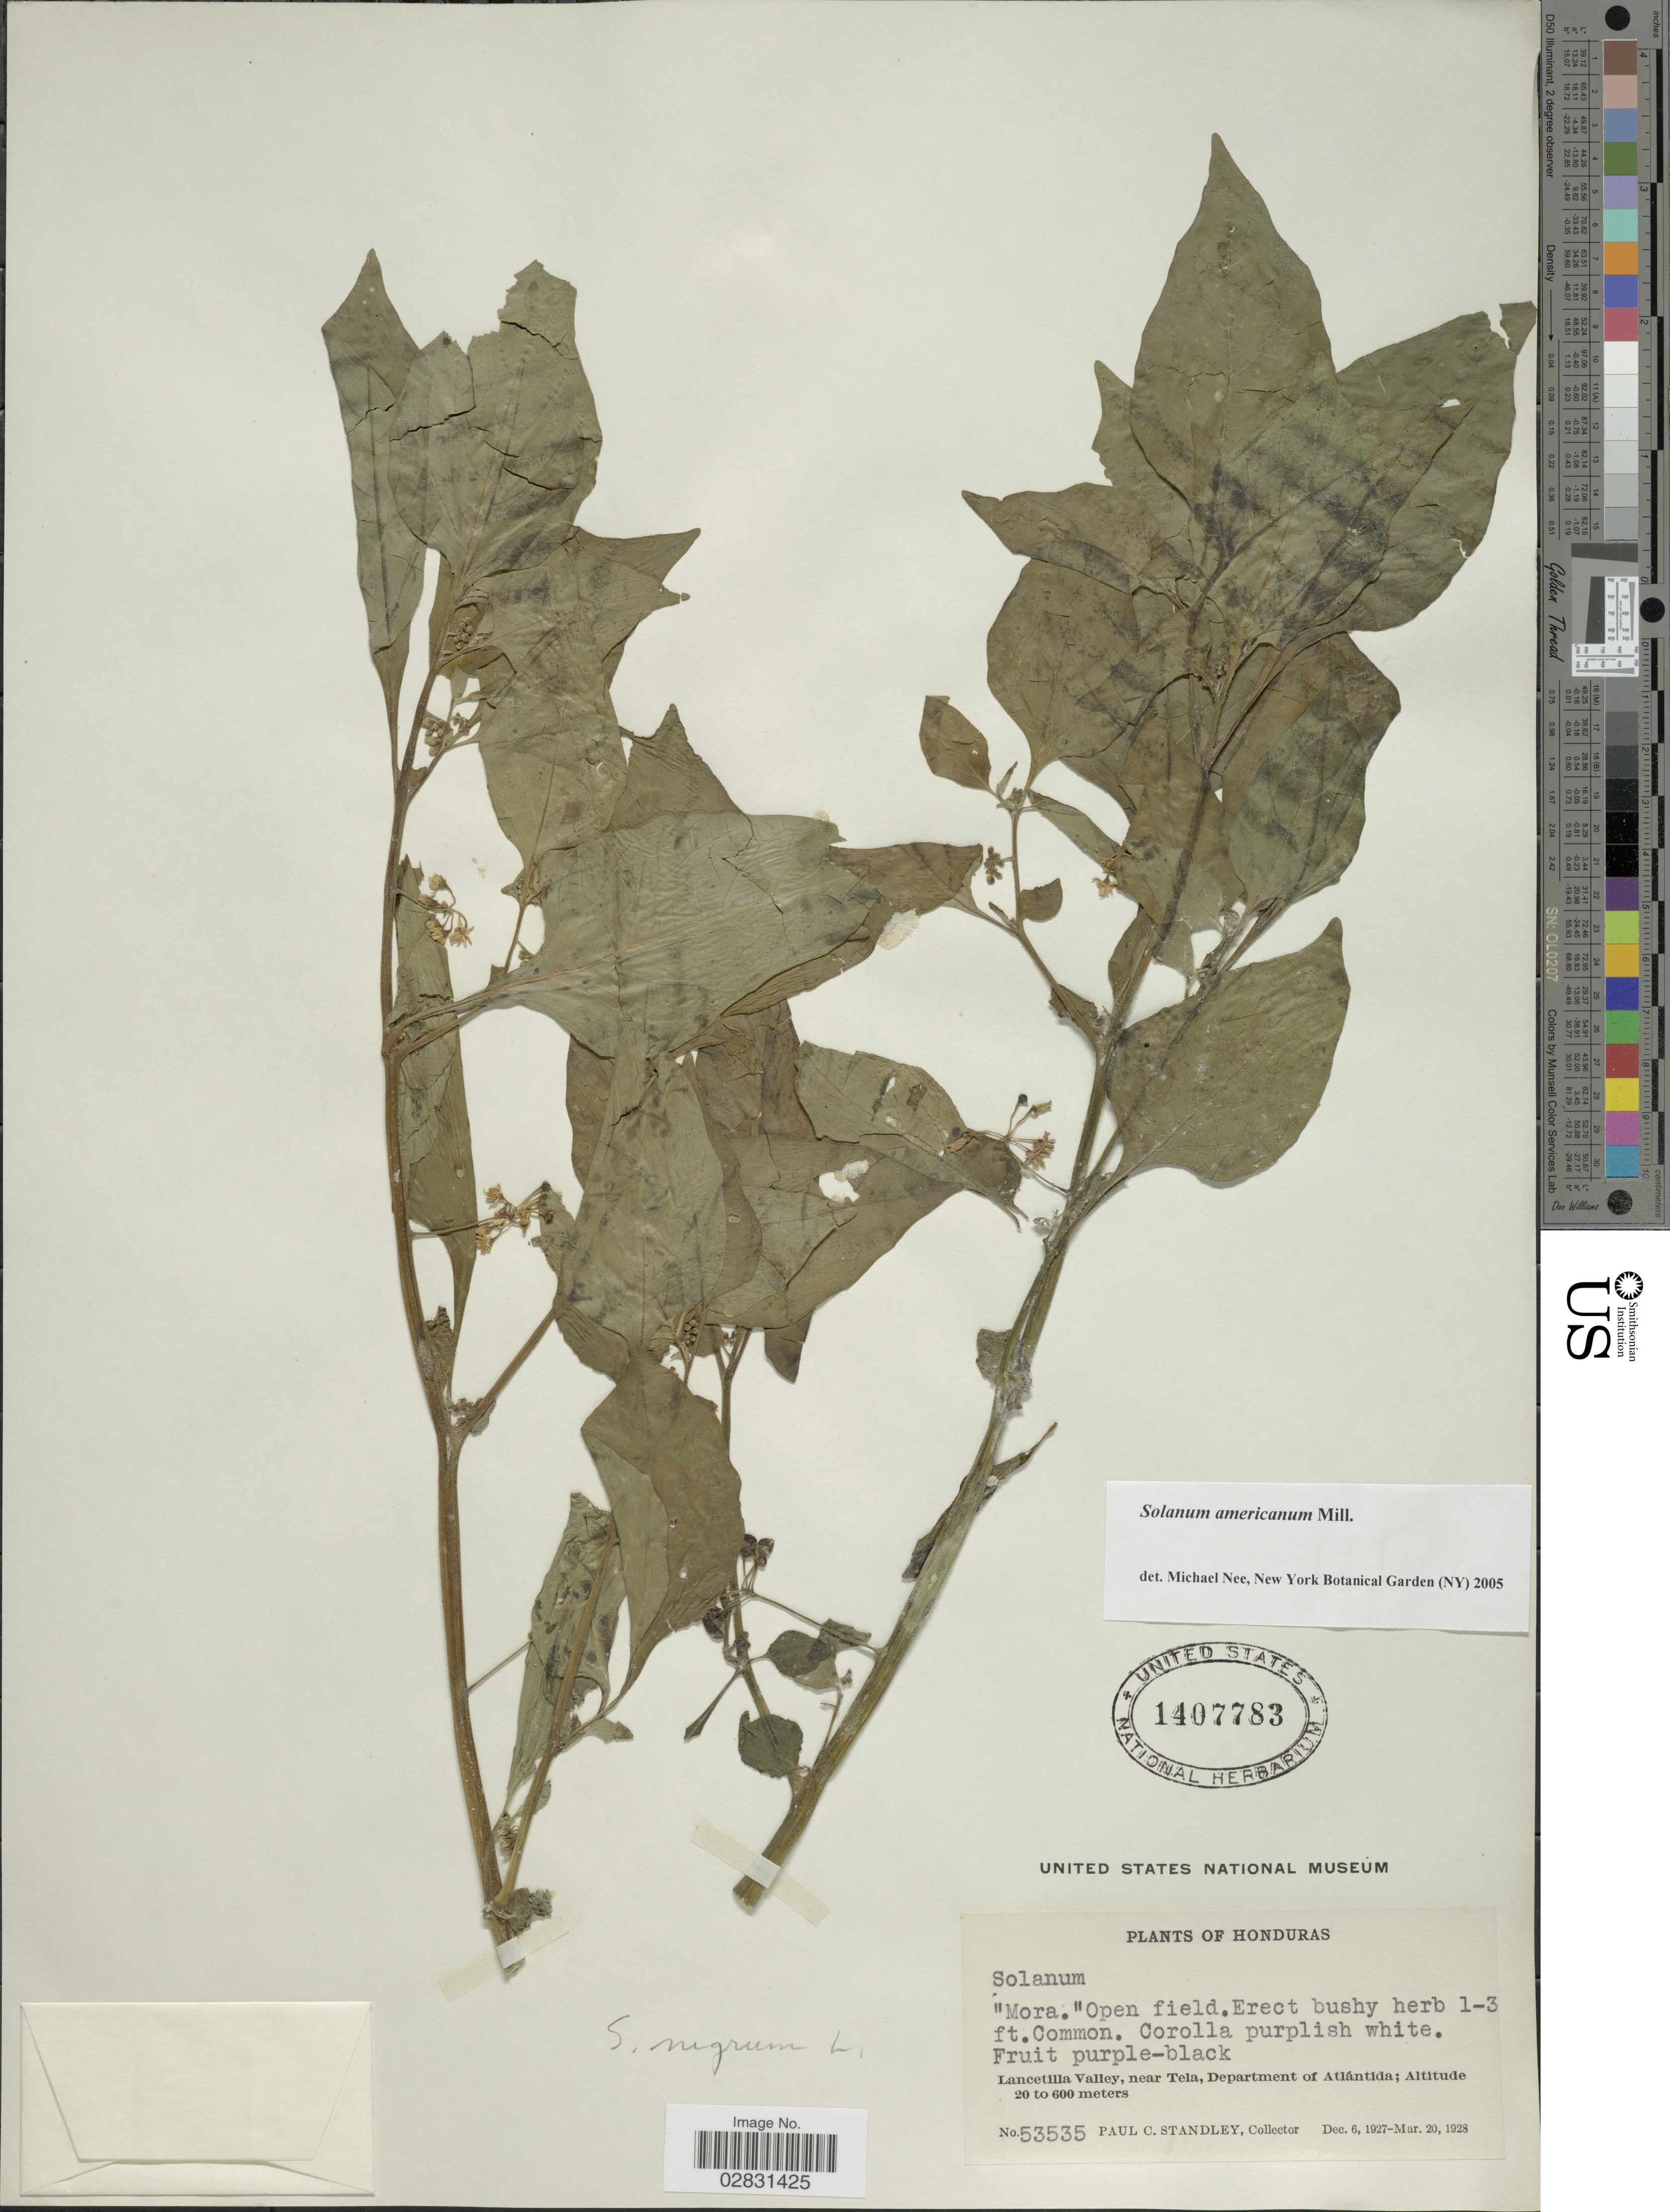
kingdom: Plantae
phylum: Tracheophyta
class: Magnoliopsida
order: Solanales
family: Solanaceae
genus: Solanum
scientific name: Solanum americanum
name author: Mill.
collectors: P. C. Standley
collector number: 53535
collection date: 1927-12-06/1928-03-20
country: Honduras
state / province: Atlántida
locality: Lancetilla Valley, near Tela, Department of Atlántida.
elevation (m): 20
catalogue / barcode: US 1407783